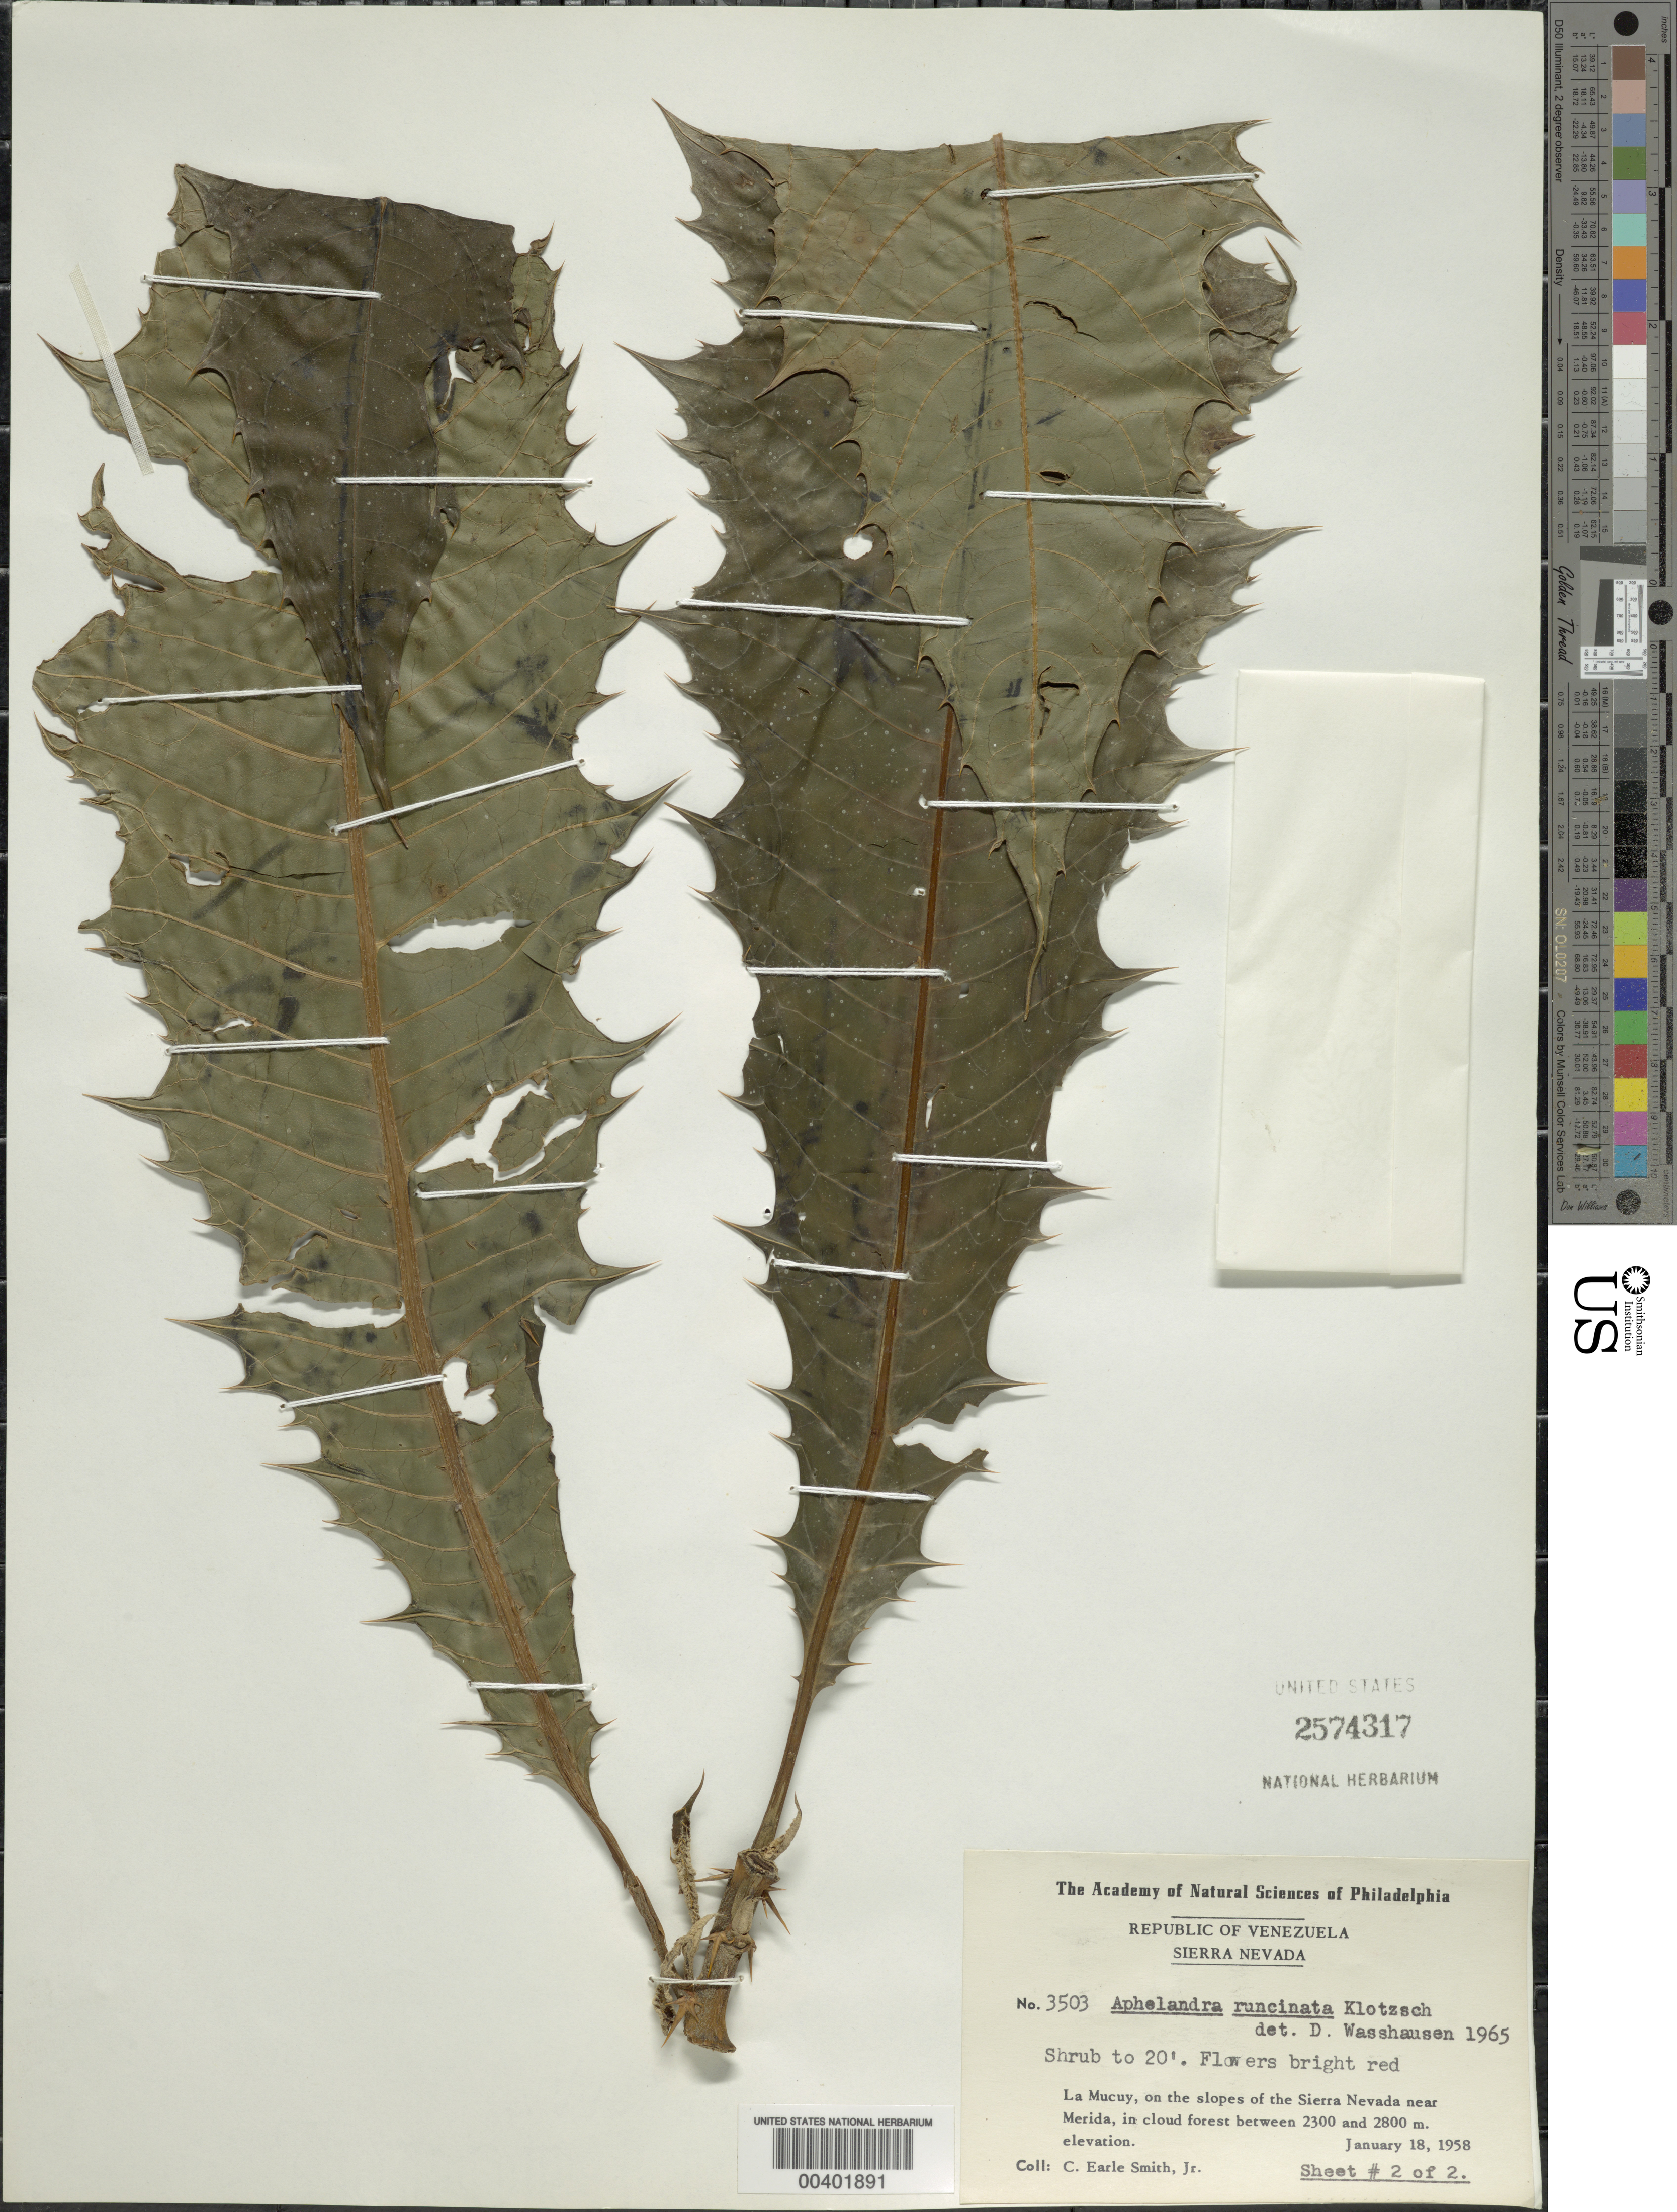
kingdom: Plantae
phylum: Tracheophyta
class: Magnoliopsida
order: Lamiales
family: Acanthaceae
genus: Aphelandra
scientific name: Aphelandra runcinata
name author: Klotzsch ex Nees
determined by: Wasshausen, Dieter C., (BOT), Smithsonian Institution - National Museum of Natural History (UNITED STATES)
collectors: C. Smith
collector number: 3503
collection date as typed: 18 Jan 1958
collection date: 1958-01-18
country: Venezuela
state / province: Mérida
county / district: Libertador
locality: La Mucuy, on the slopes of the Sierra Nevada near Mérida. Mucuy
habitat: In cloud forest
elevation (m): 2300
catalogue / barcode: US 2574317